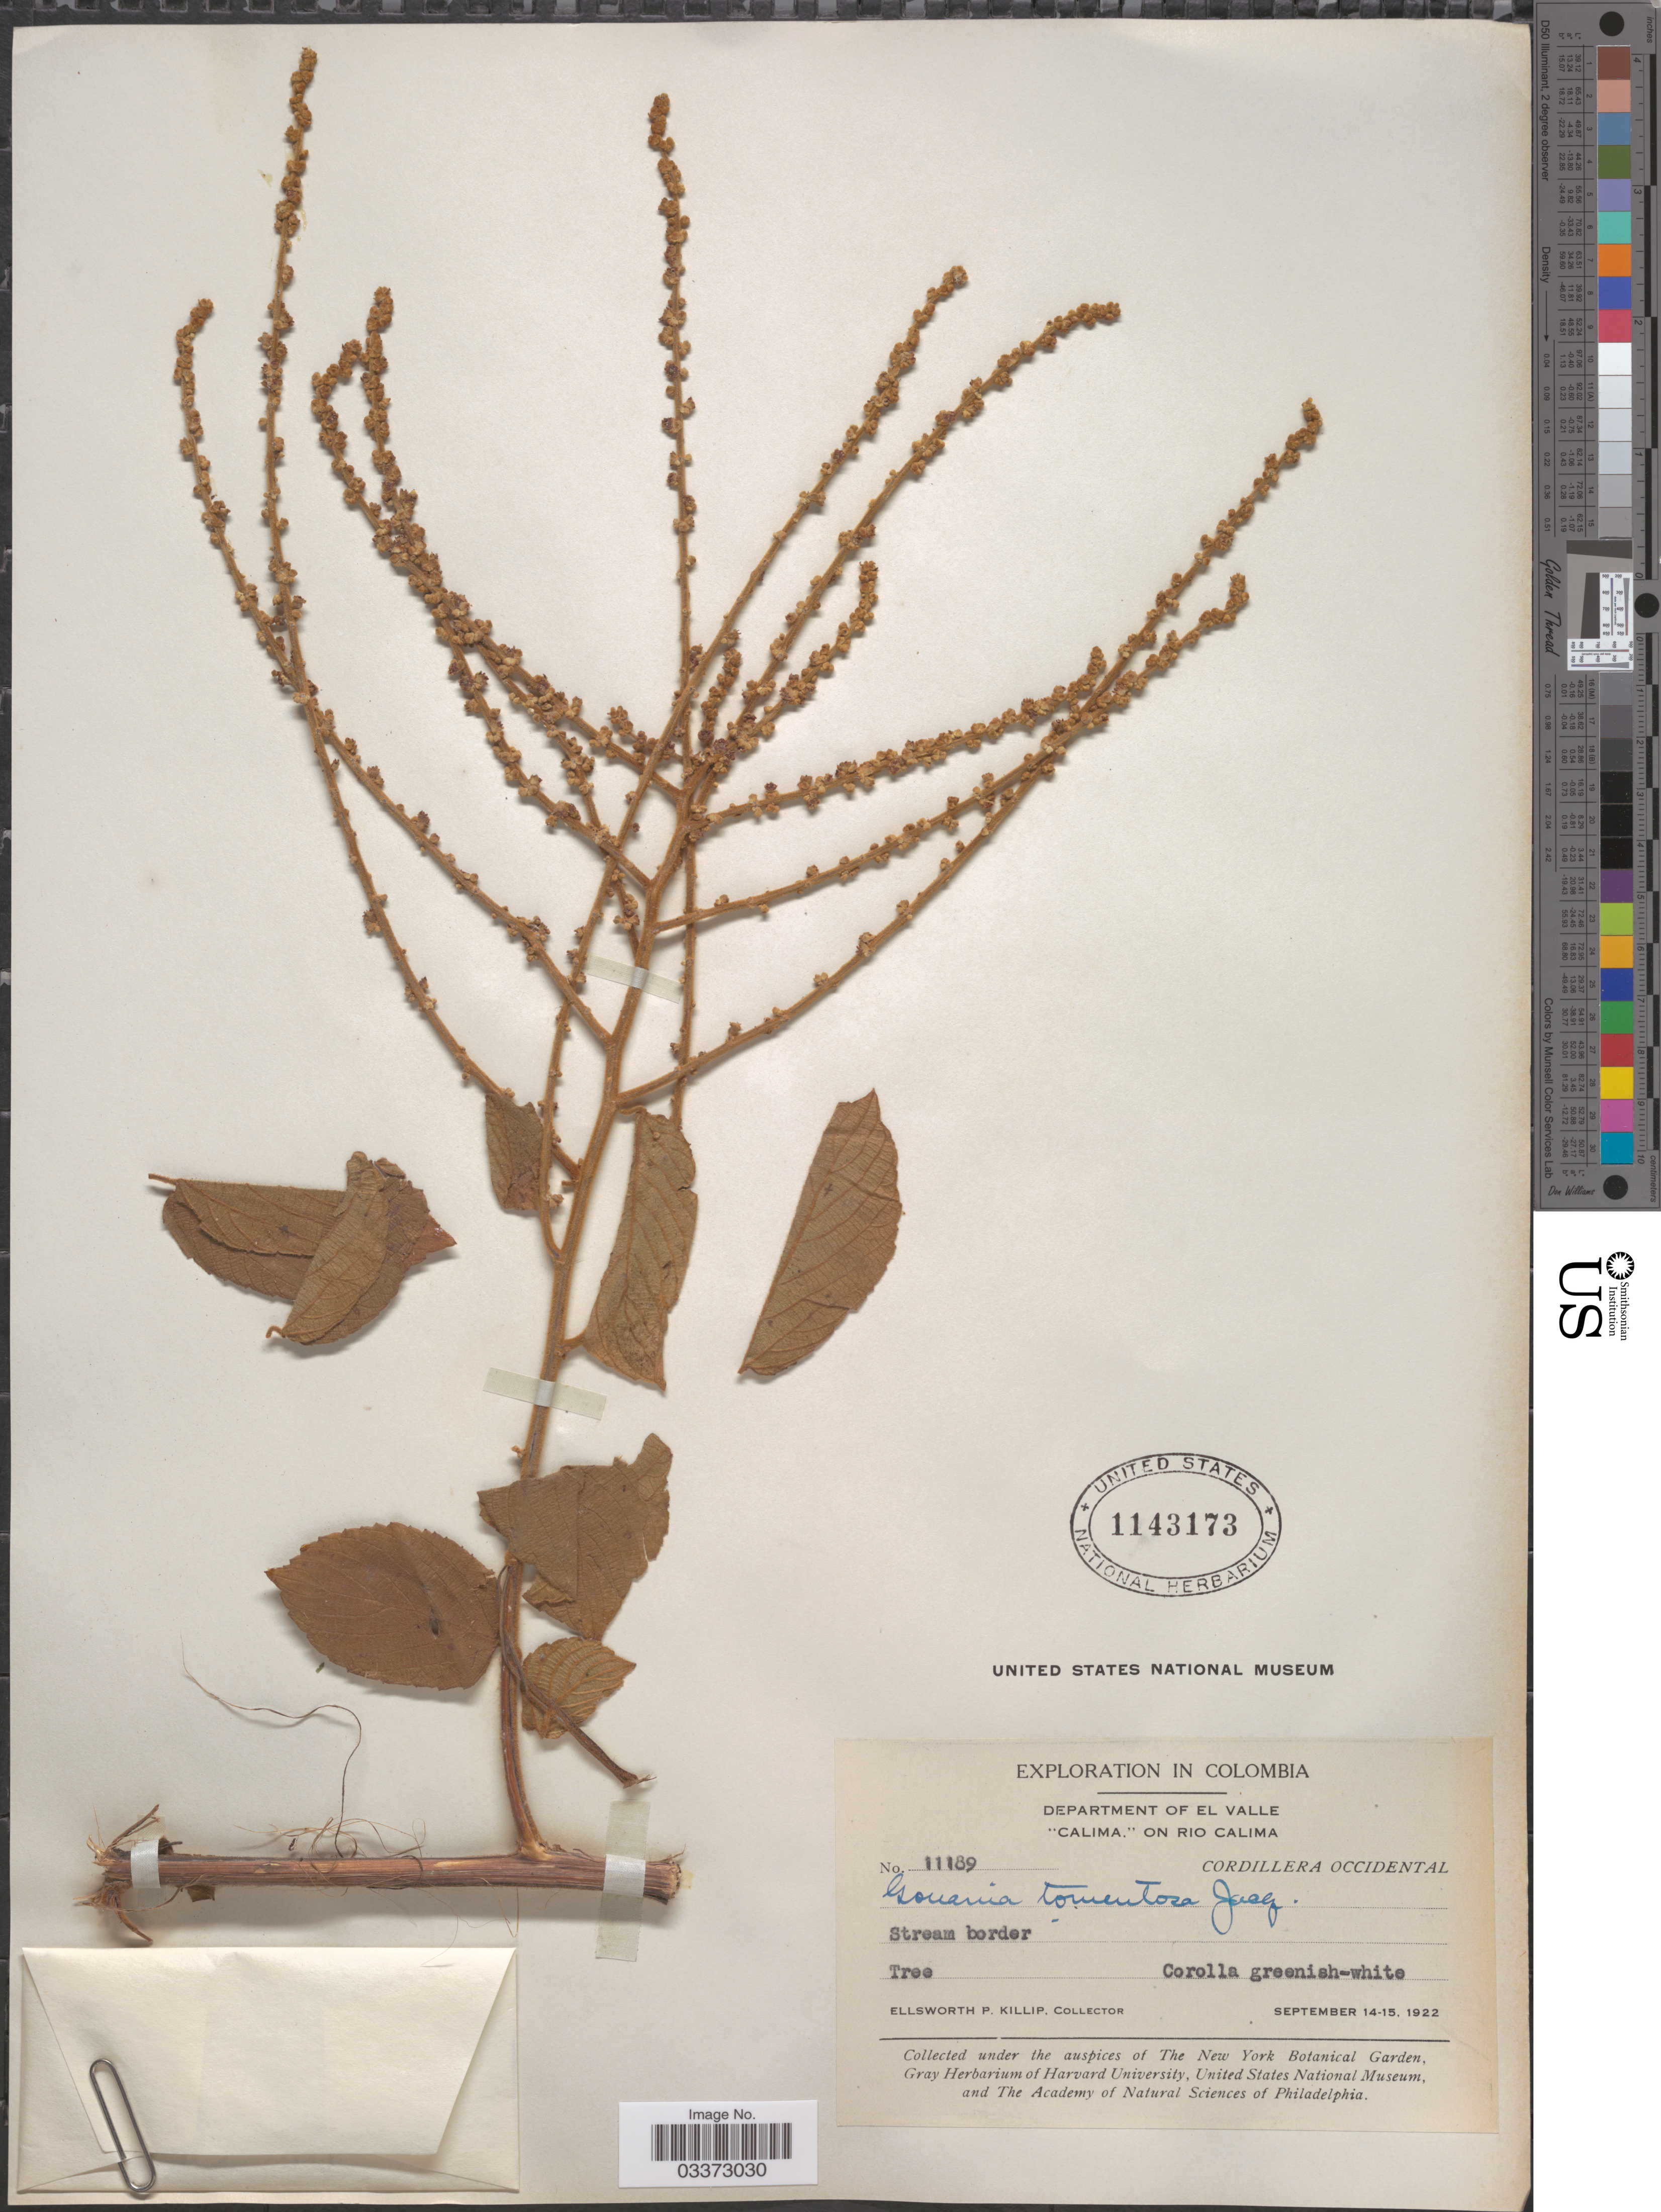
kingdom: Plantae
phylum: Tracheophyta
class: Magnoliopsida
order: Rosales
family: Rhamnaceae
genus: Gouania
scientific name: Gouania tomentosa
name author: Jacq.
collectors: E. P. Killip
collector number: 11189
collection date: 1922-09-14/1922-09-15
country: Colombia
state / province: Valle del Cauca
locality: Department of El Valle. "Calima," on Rio Calima. Cordillera Occidental.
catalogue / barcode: US 1143173